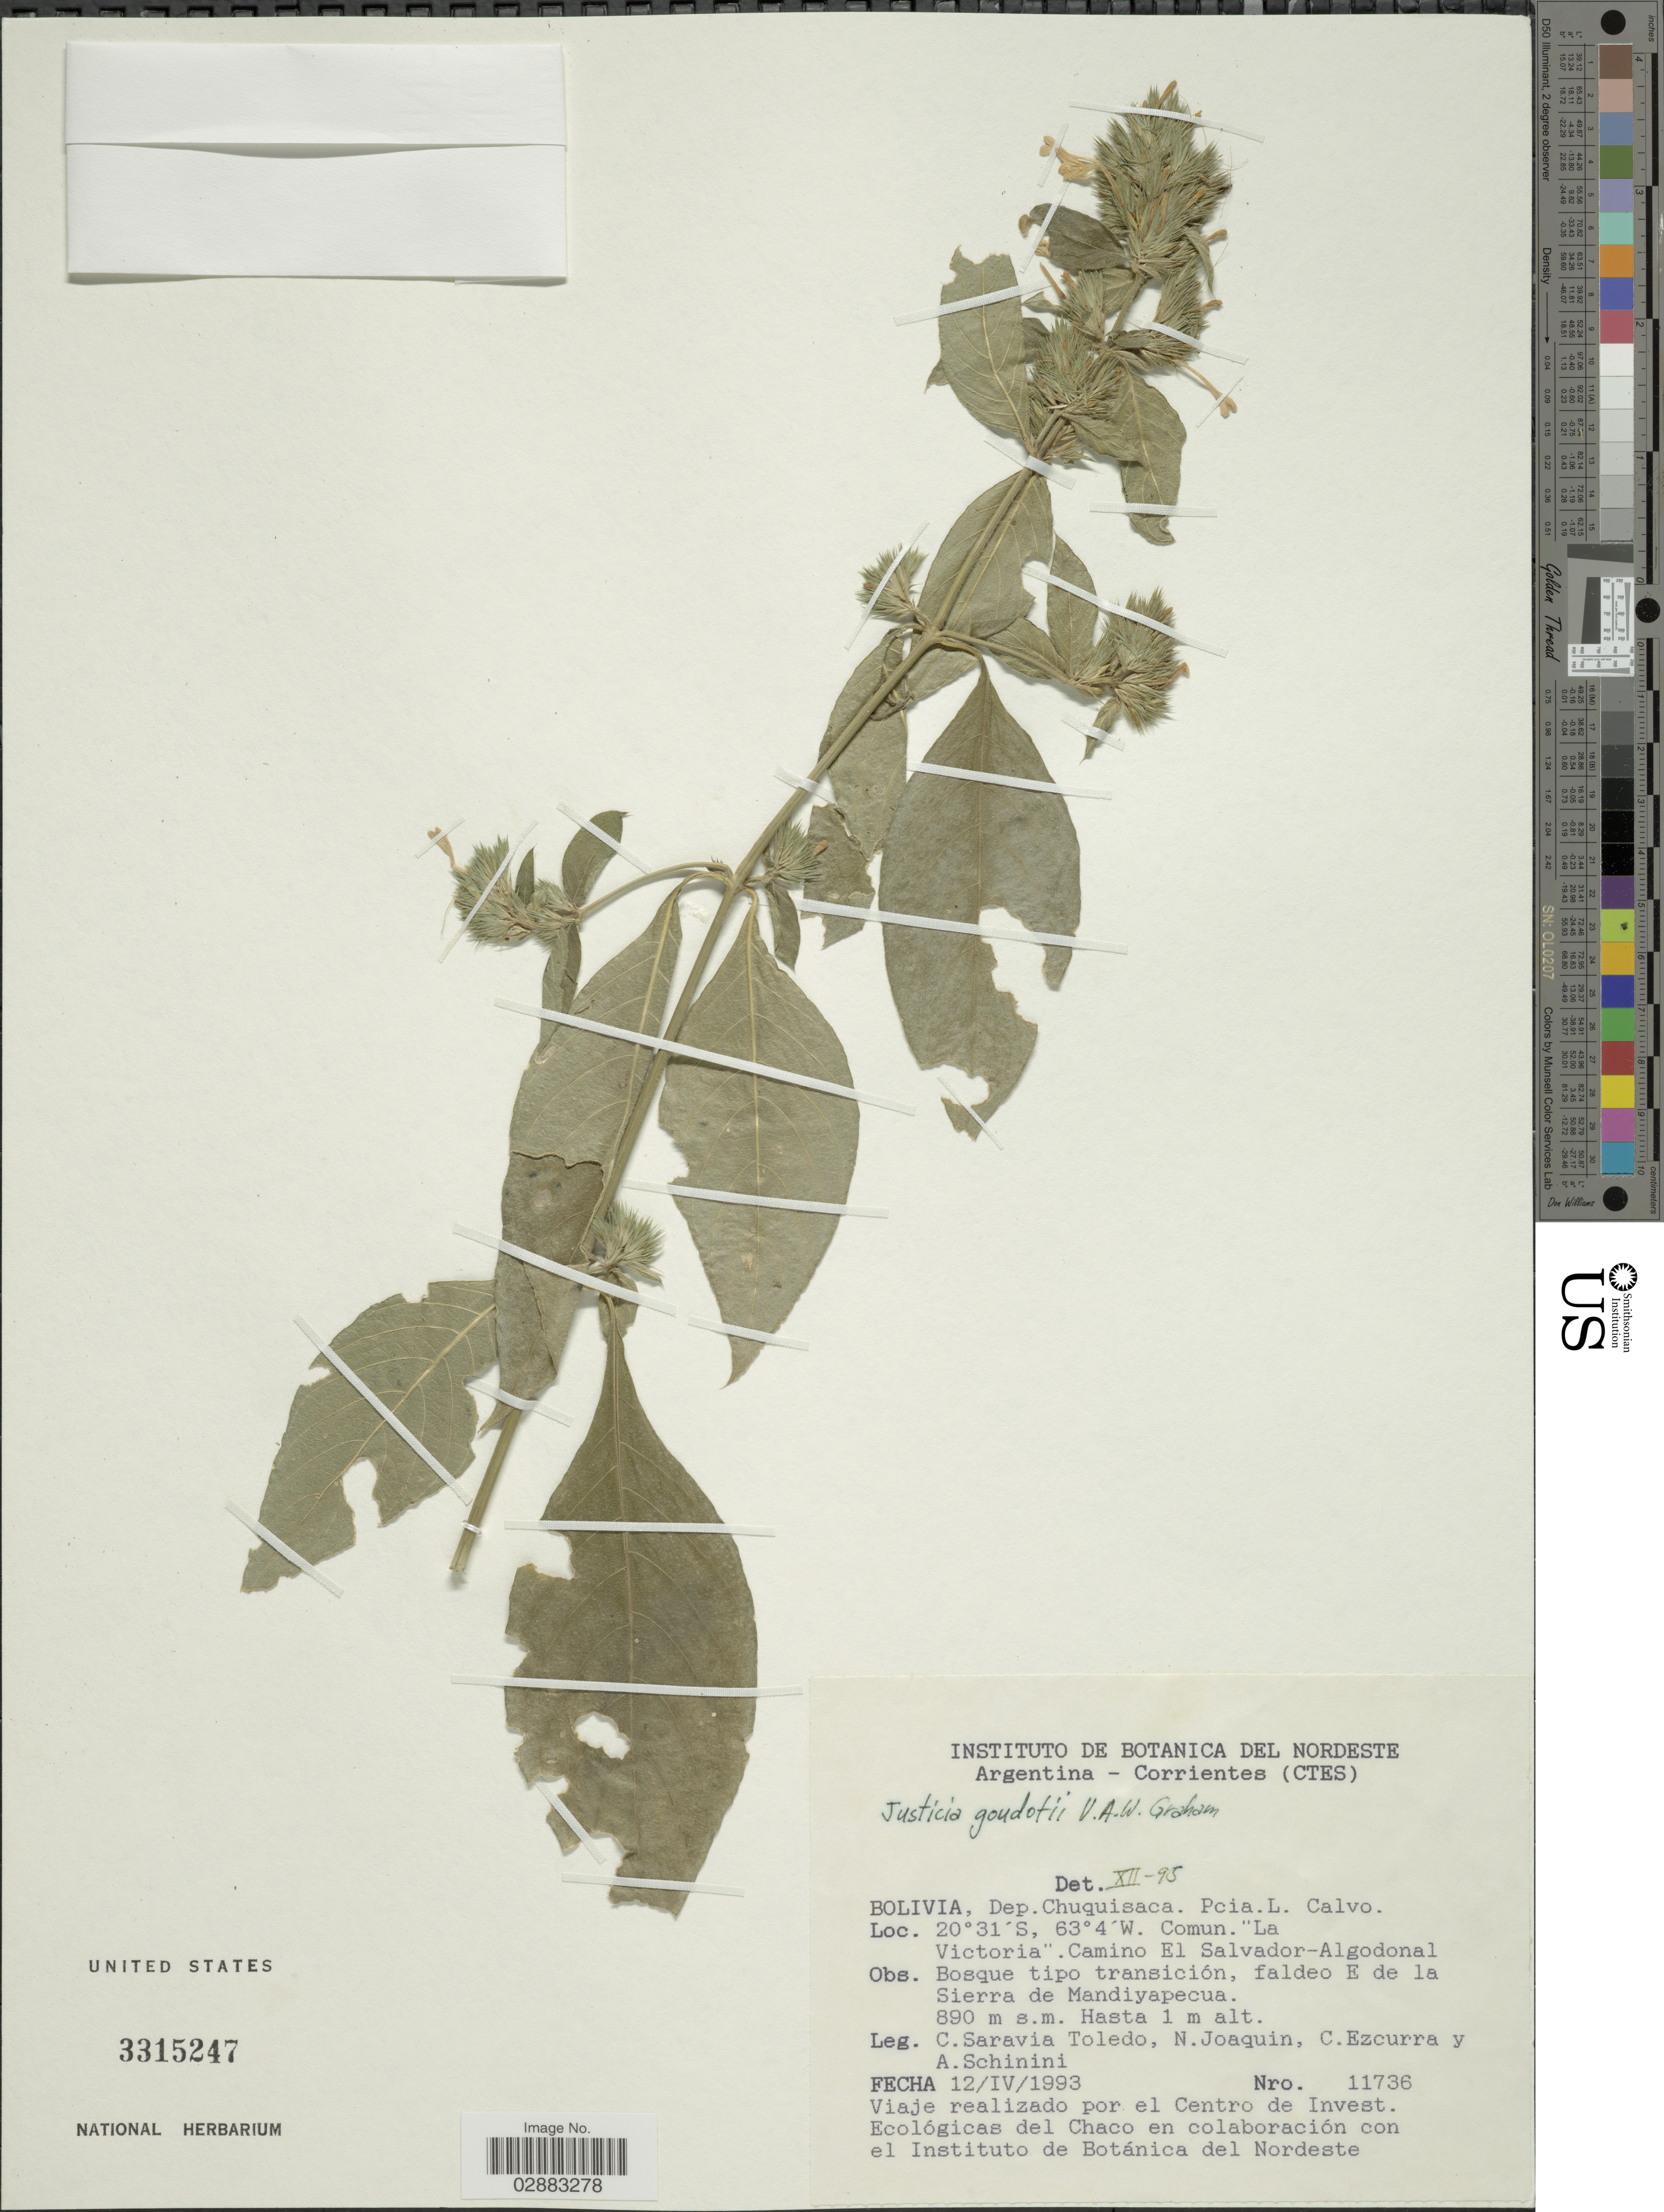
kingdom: Plantae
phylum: Tracheophyta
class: Magnoliopsida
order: Lamiales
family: Acanthaceae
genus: Justicia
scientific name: Justicia goudotii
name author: V.A.W. Graham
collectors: C. Saravia T., N. Joaquin, C. Ezcurra & A. Schinini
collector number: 11736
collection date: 1993-04-12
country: Bolivia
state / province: Chuquisaca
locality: Dep. Chuquisaca. Pcia. L. Calvo. Comun. "La Victoria". Camino El Salvador-Algodonal.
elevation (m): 890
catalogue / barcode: US 3315247